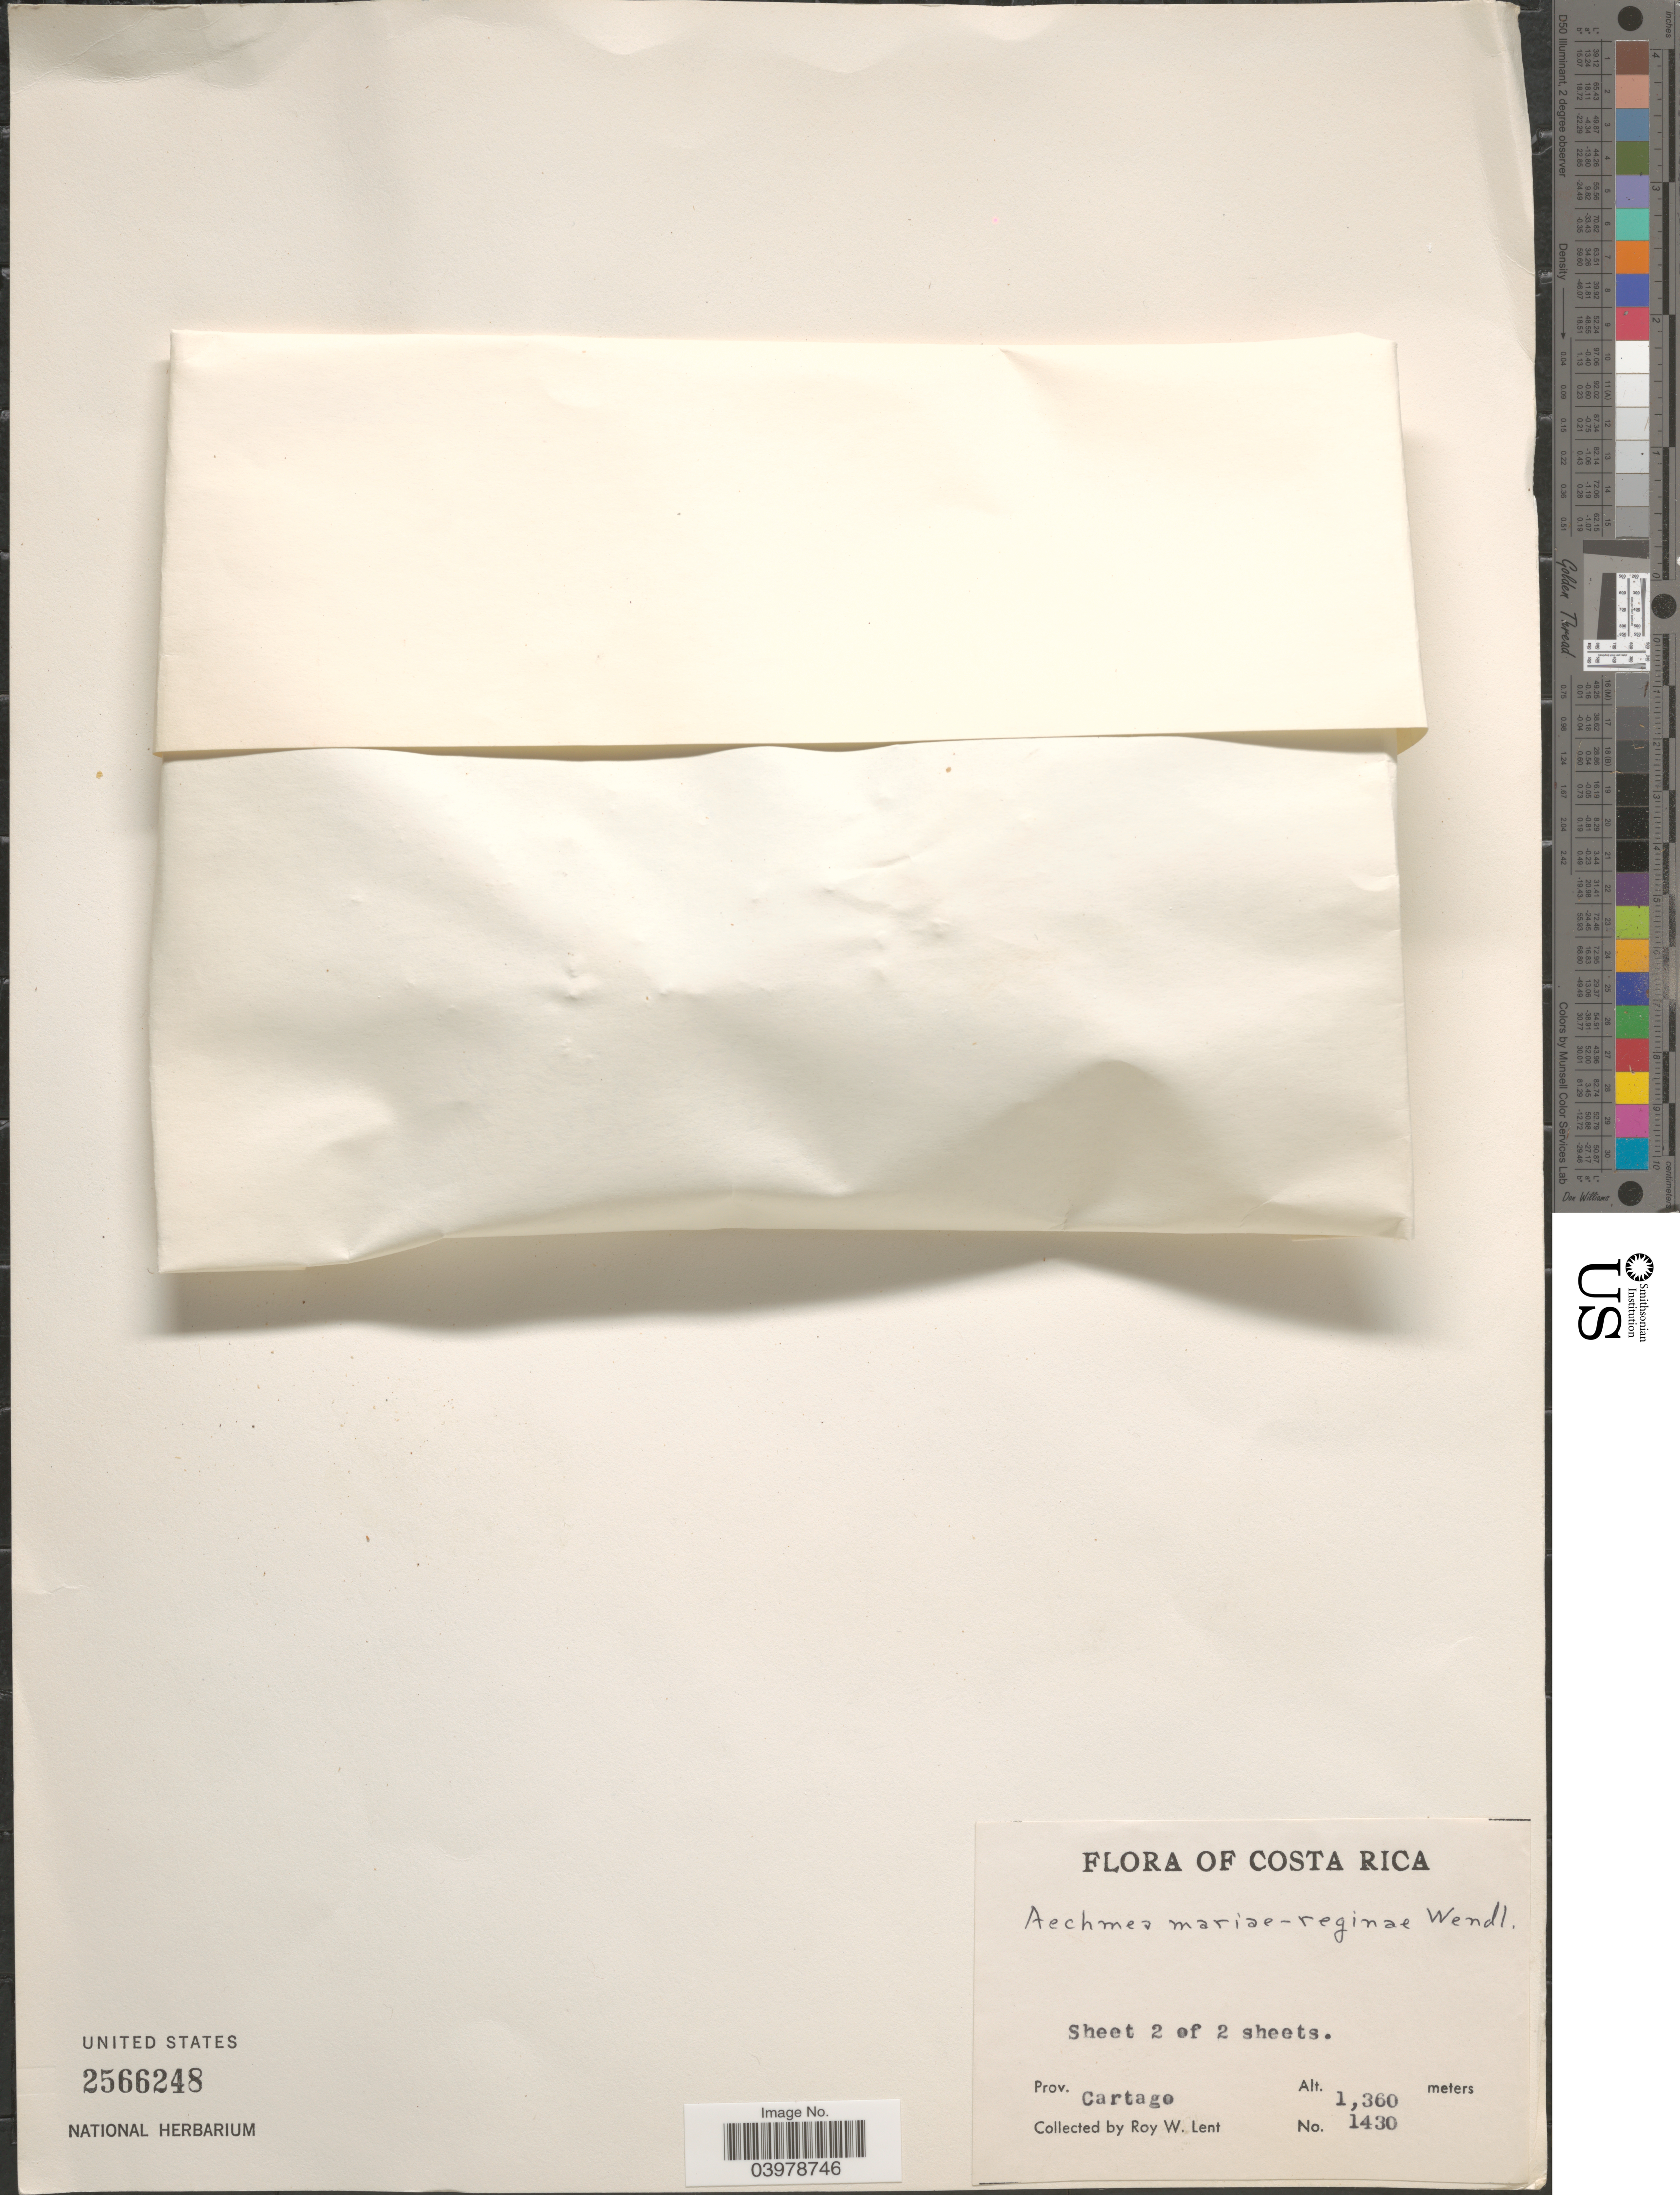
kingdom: Plantae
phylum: Tracheophyta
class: Liliopsida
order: Poales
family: Bromeliaceae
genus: Aechmea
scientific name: Aechmea mariae-reginae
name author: H. Wendl.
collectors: R. W. Lent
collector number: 1430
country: Costa Rica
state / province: Cartago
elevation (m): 1360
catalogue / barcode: US 2566248